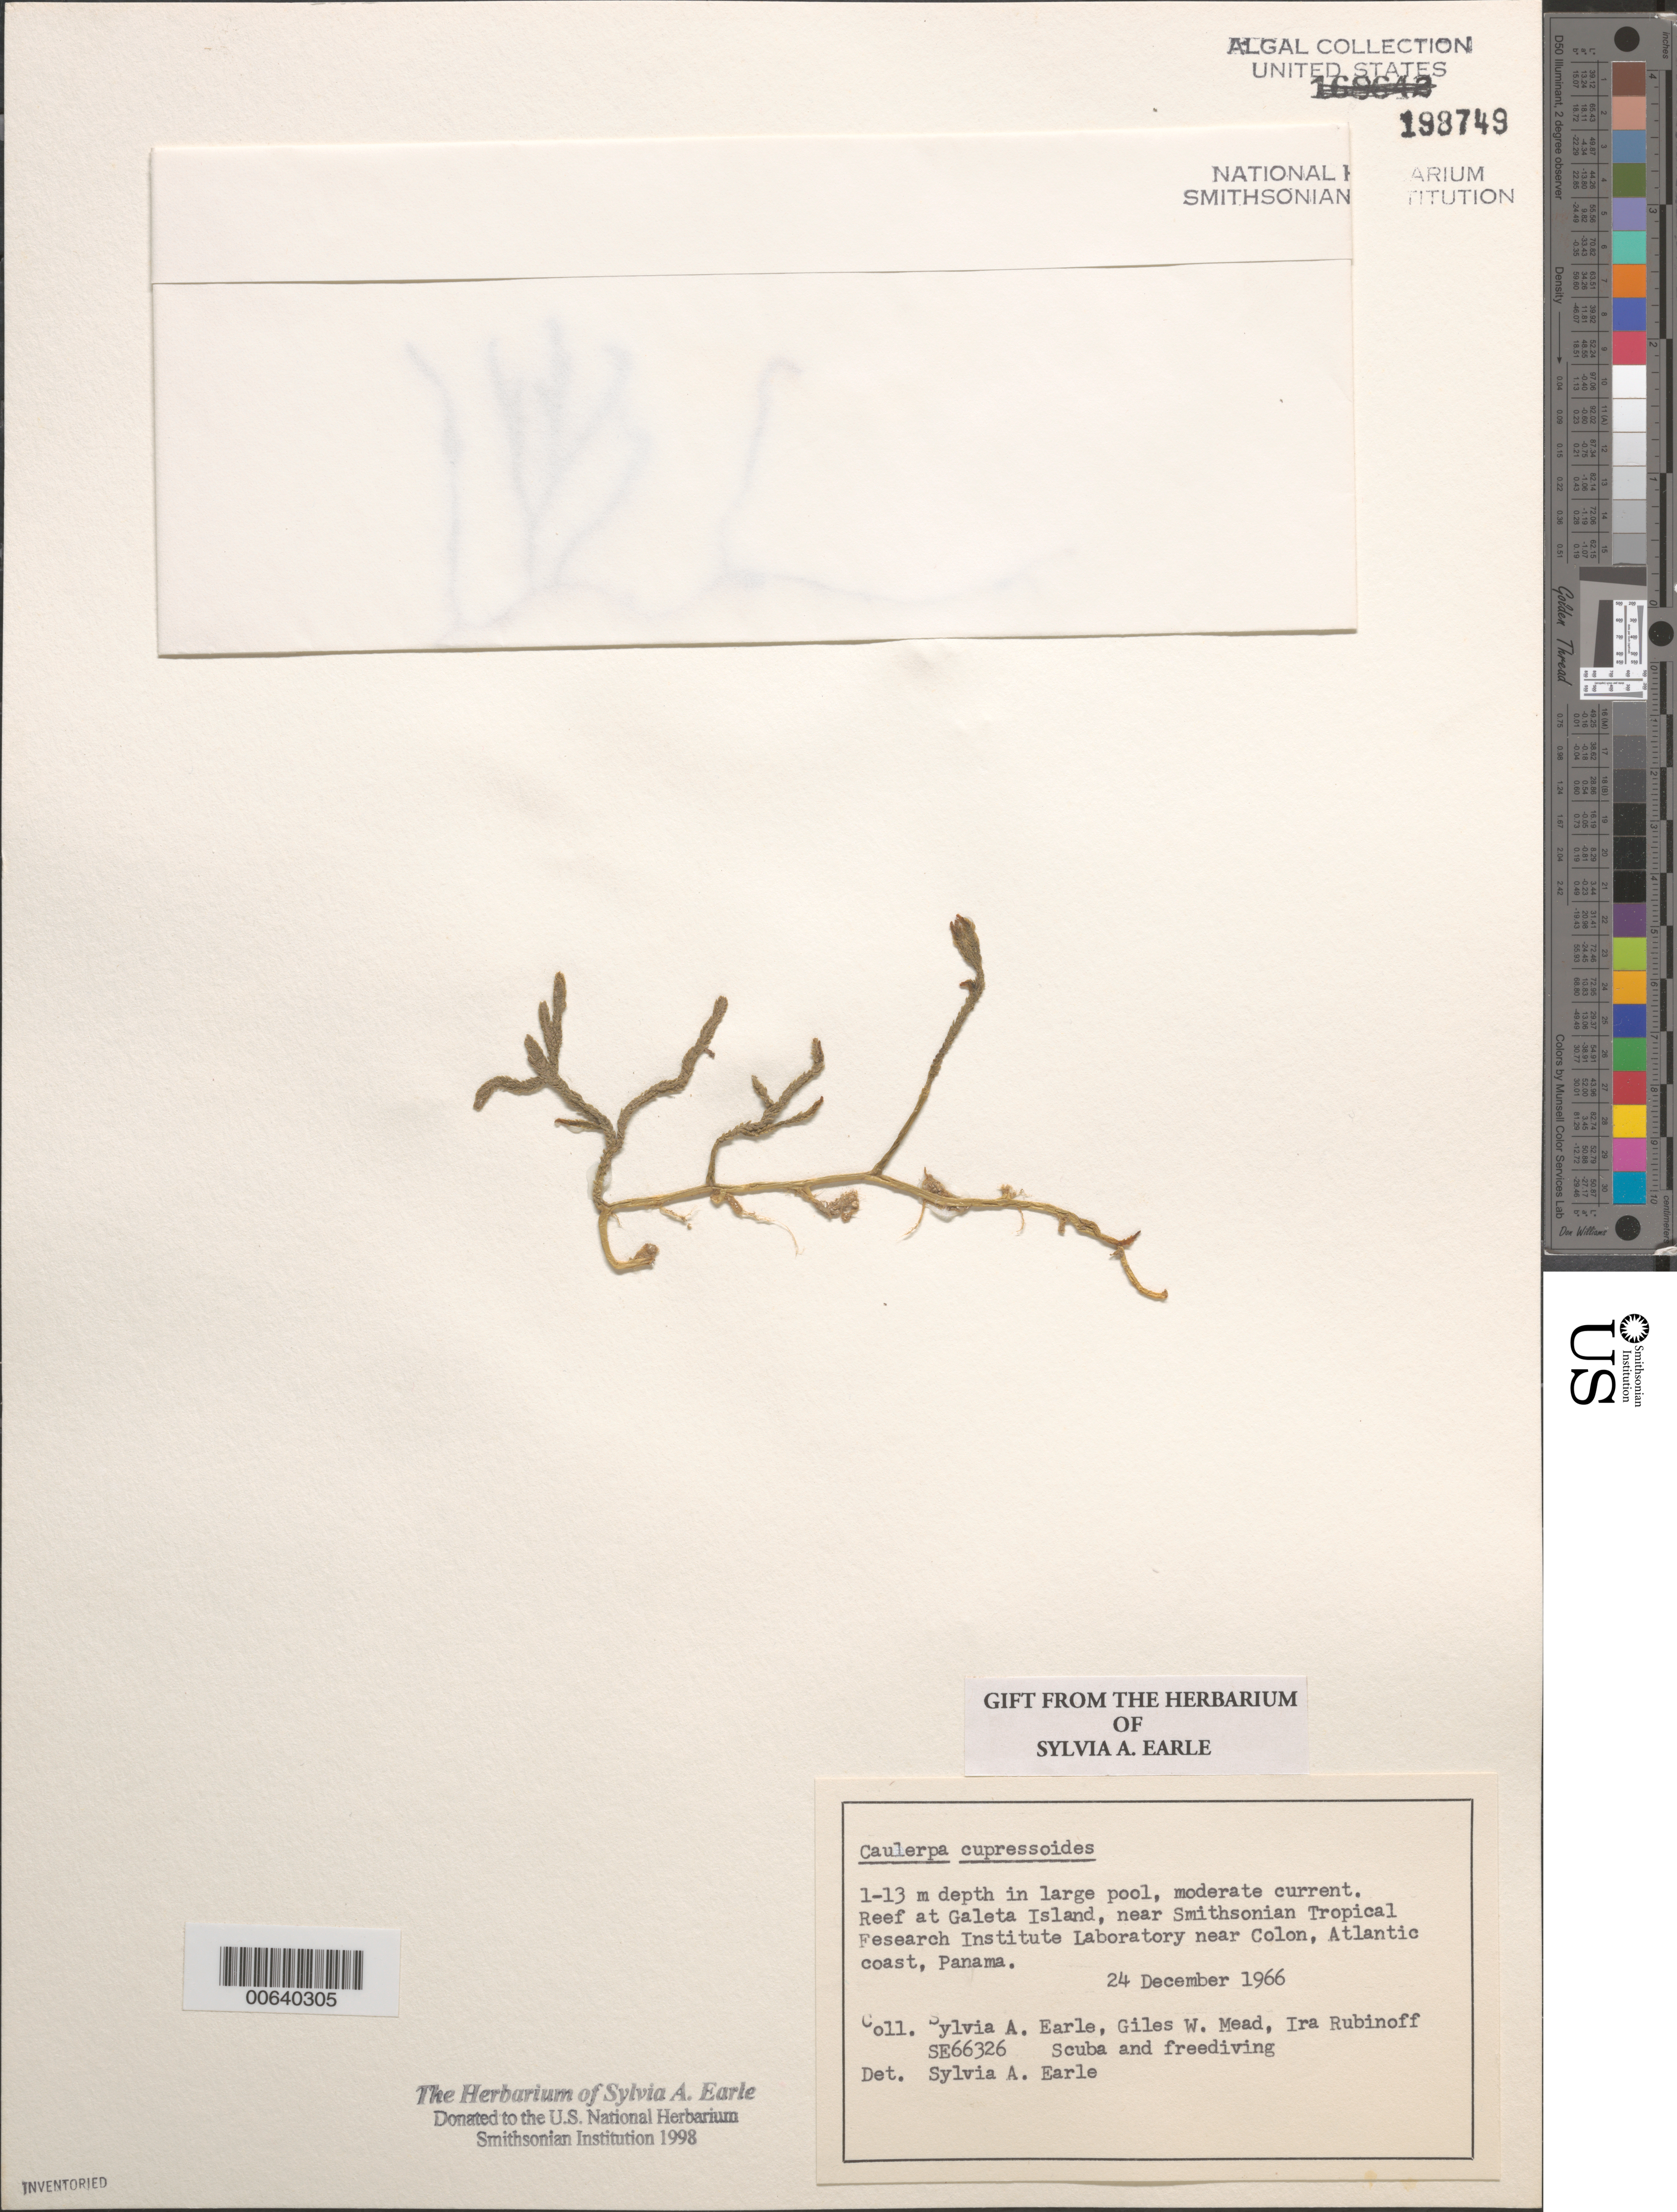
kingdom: Plantae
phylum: Chlorophyta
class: Ulvophyceae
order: Bryopsidales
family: Caulerpaceae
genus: Caulerpa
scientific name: Caulerpa cupressoides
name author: (Vahl) C. Agardh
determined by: Earle, S. A.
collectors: S. A. Earle, G. W. Mead & I. Rubinoff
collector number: Se 66326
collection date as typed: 24 Dec 1966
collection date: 1966-12-24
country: Panama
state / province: Colón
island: Galeta Island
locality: Near Smithsonian Tropical Research Institute Laboratory, near Colon, Atlantic Coast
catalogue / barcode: US 198749